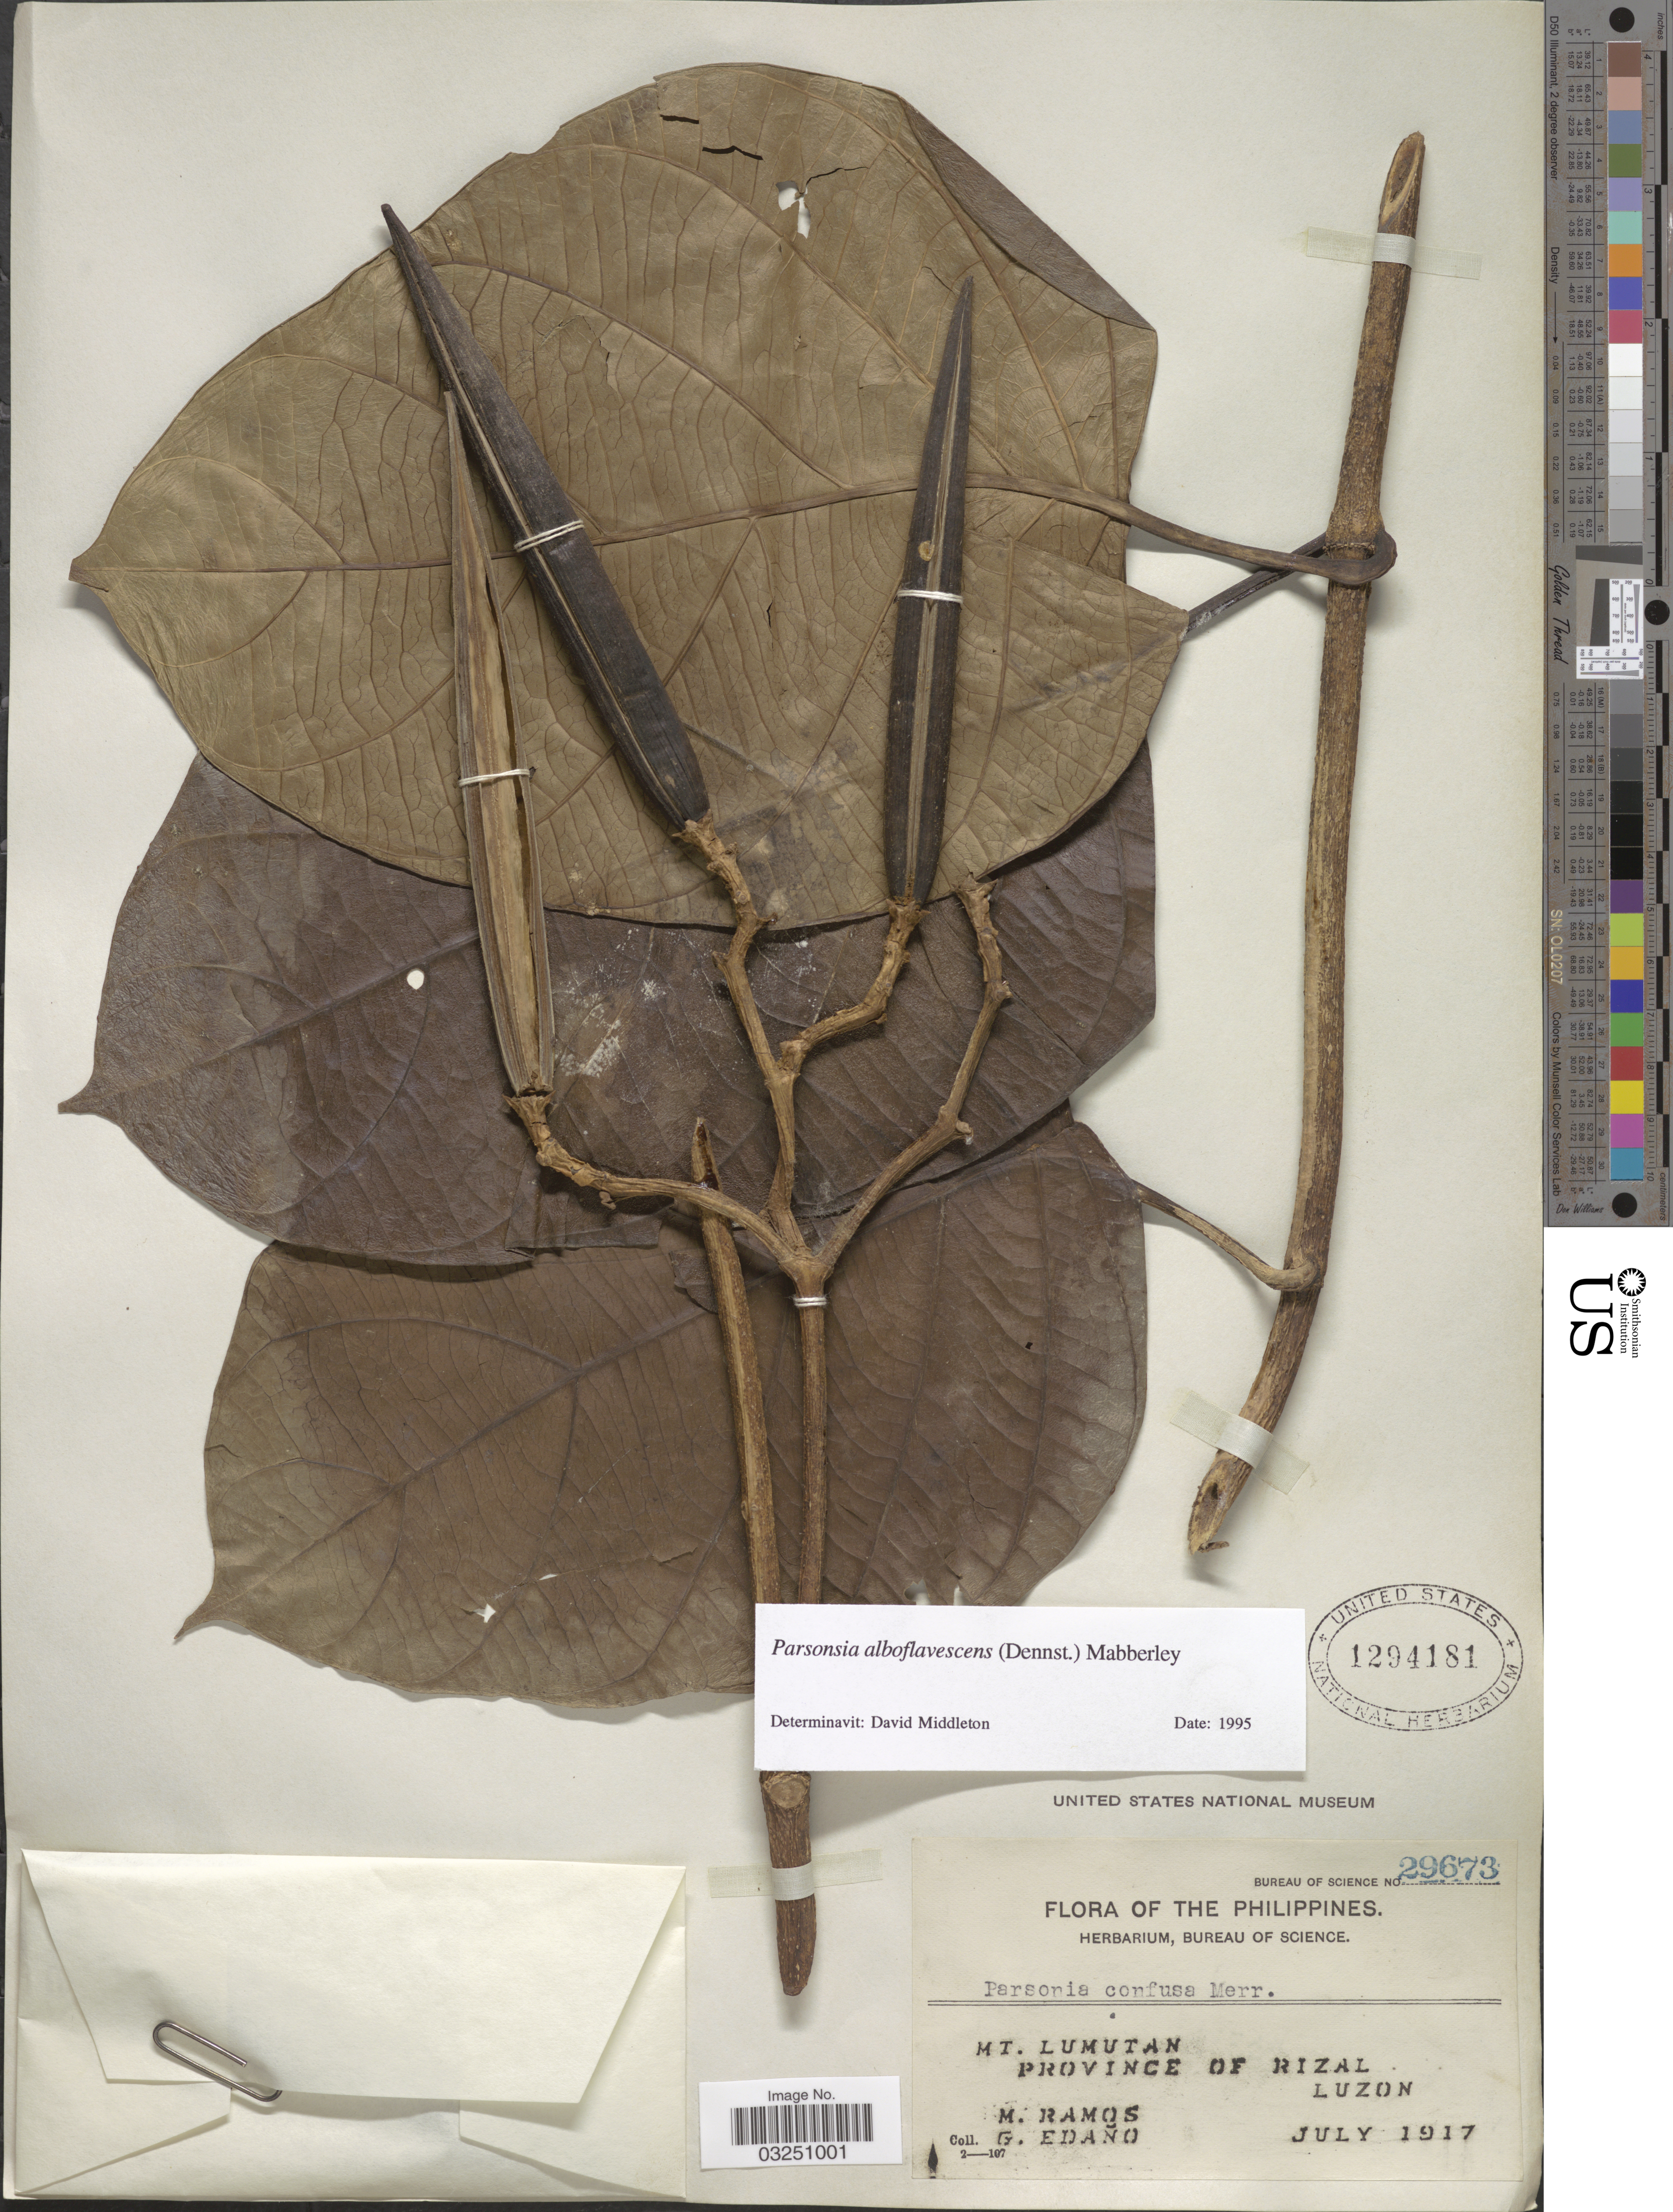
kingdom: Plantae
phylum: Tracheophyta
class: Magnoliopsida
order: Gentianales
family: Apocynaceae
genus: Parsonsia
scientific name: Parsonsia alboflavescens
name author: (Dennst.) Mabberley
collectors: M. Ramos & G. Edaño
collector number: Bureau of Science 29673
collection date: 1917-07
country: Philippines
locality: Mt. Lumutan. Province of Rizal Luzon.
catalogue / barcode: US 1294181